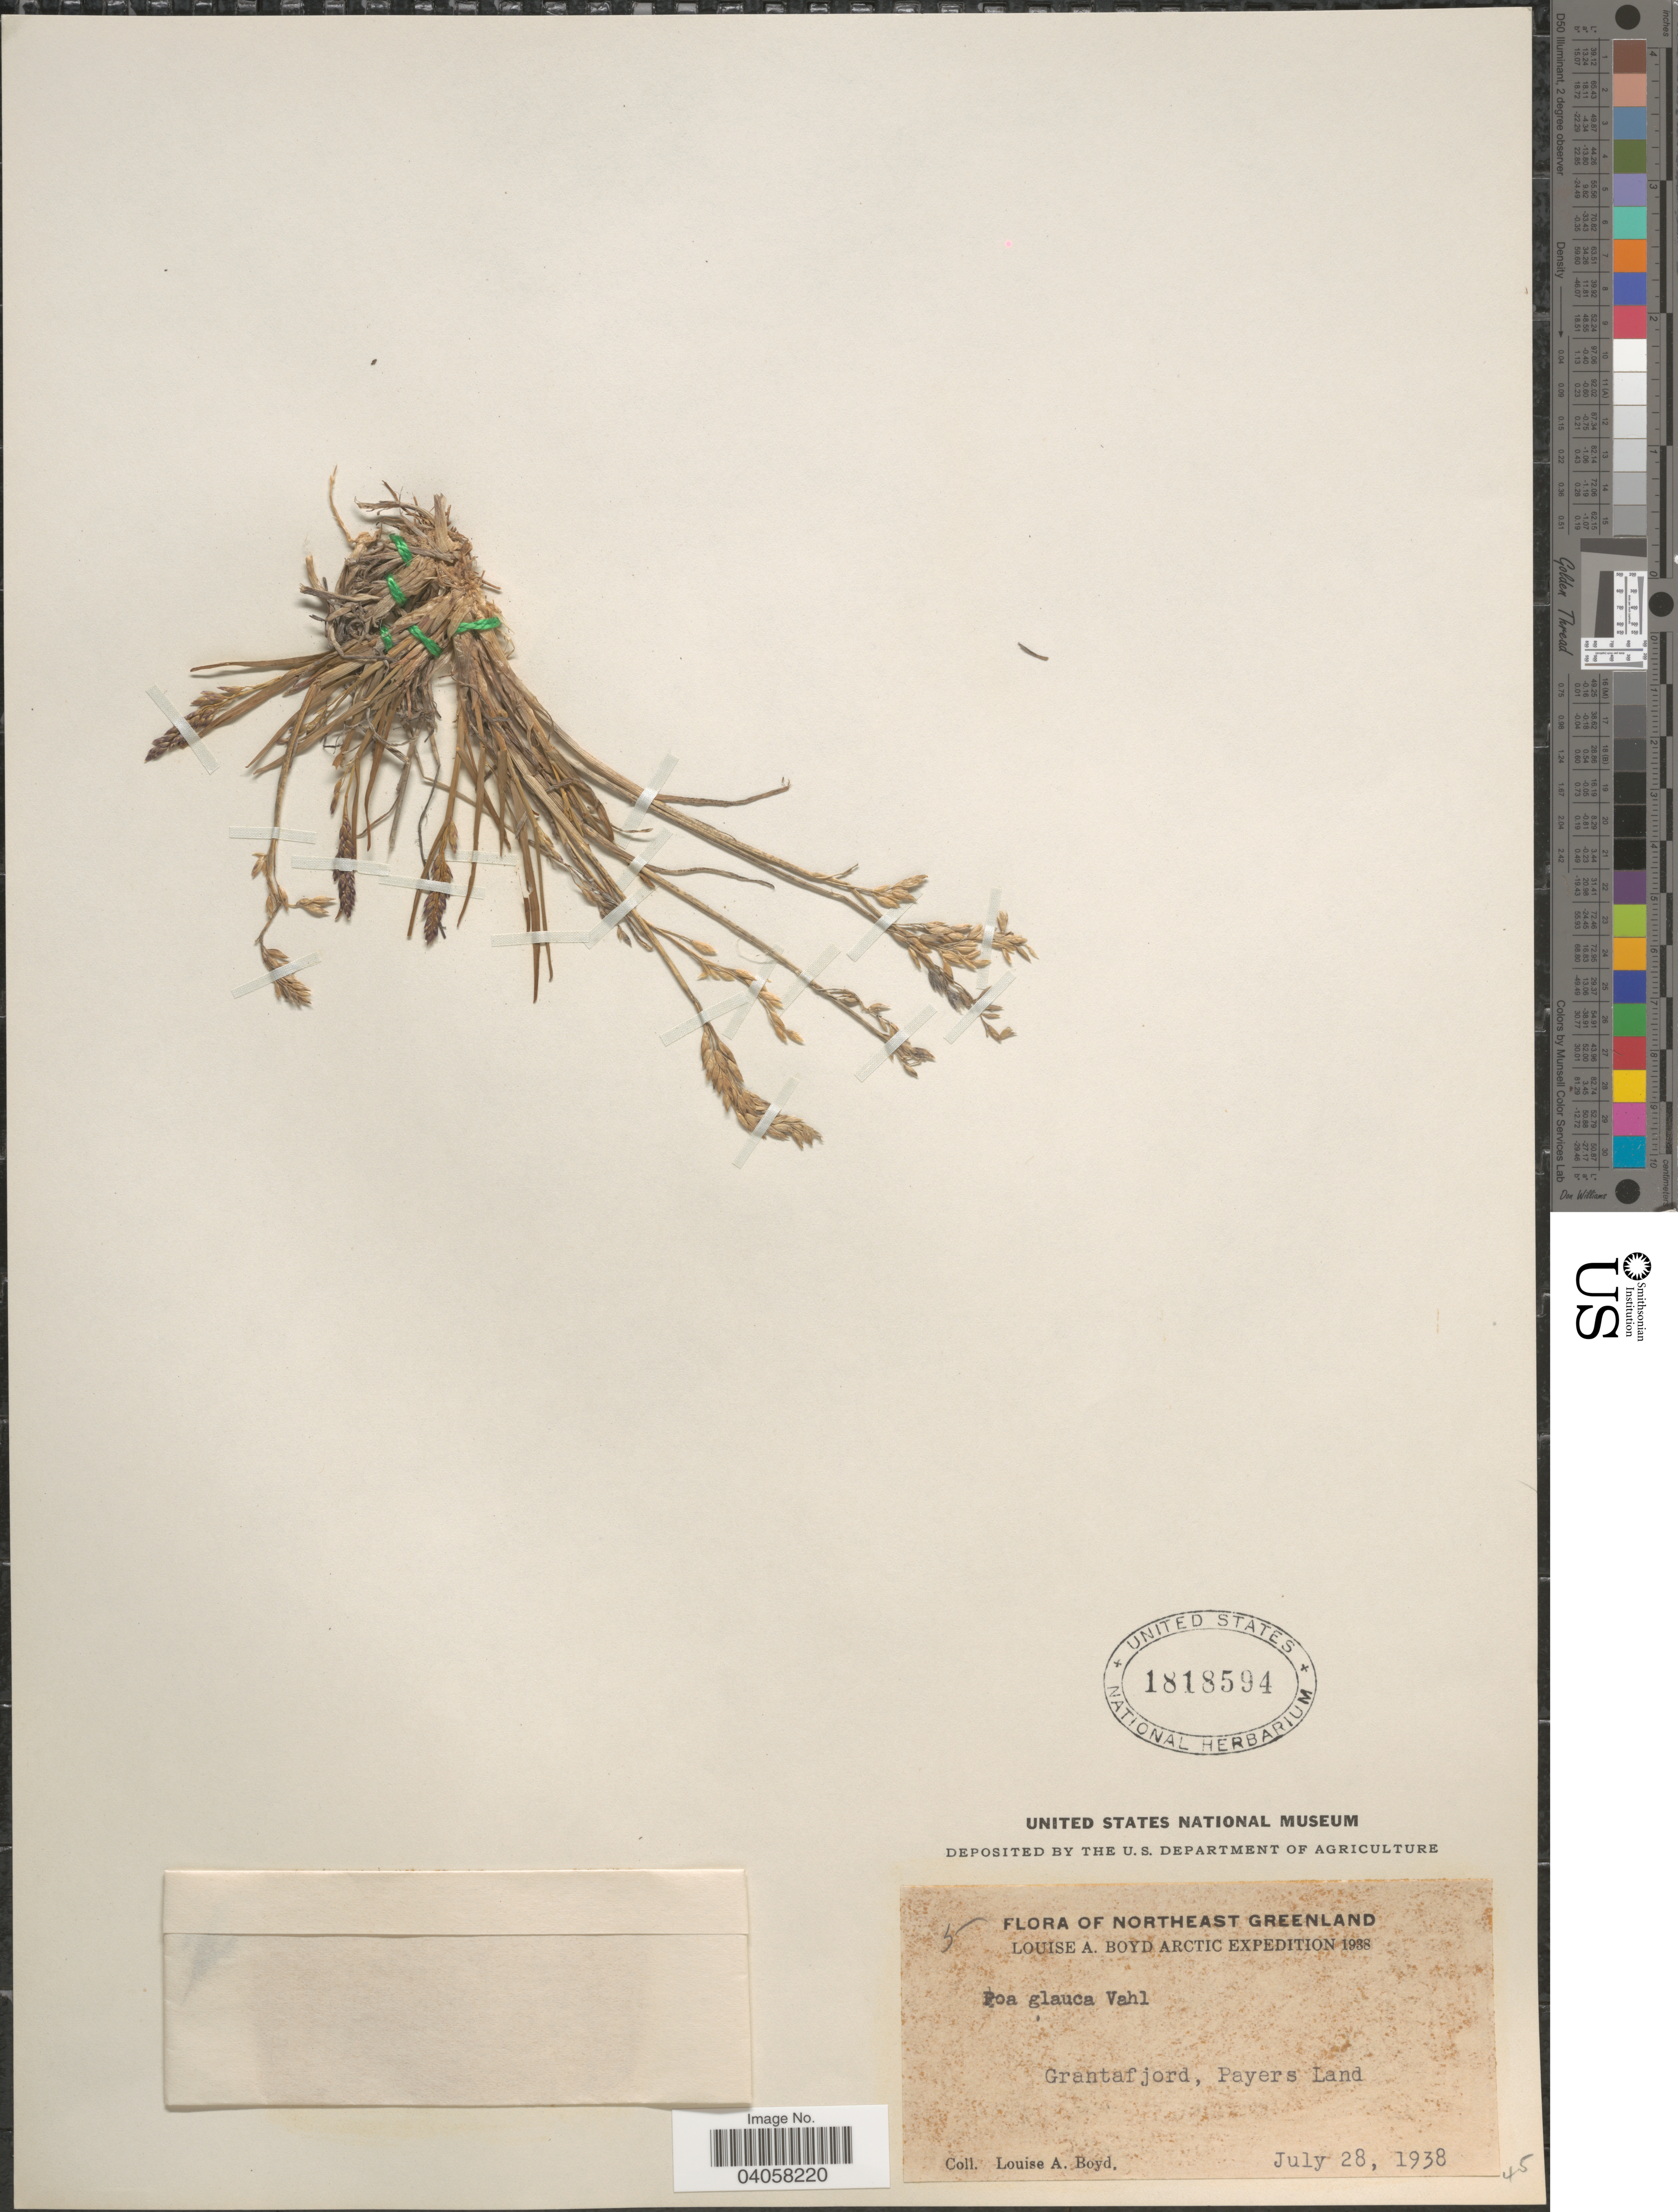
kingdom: Plantae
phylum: Tracheophyta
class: Liliopsida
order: Poales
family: Poaceae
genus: Poa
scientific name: Poa glauca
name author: Vahl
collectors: L. Boyd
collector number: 5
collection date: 1938-07-28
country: Greenland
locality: Northeast Greenland. Grantafjord, Payers Land.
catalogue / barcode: US 1818594